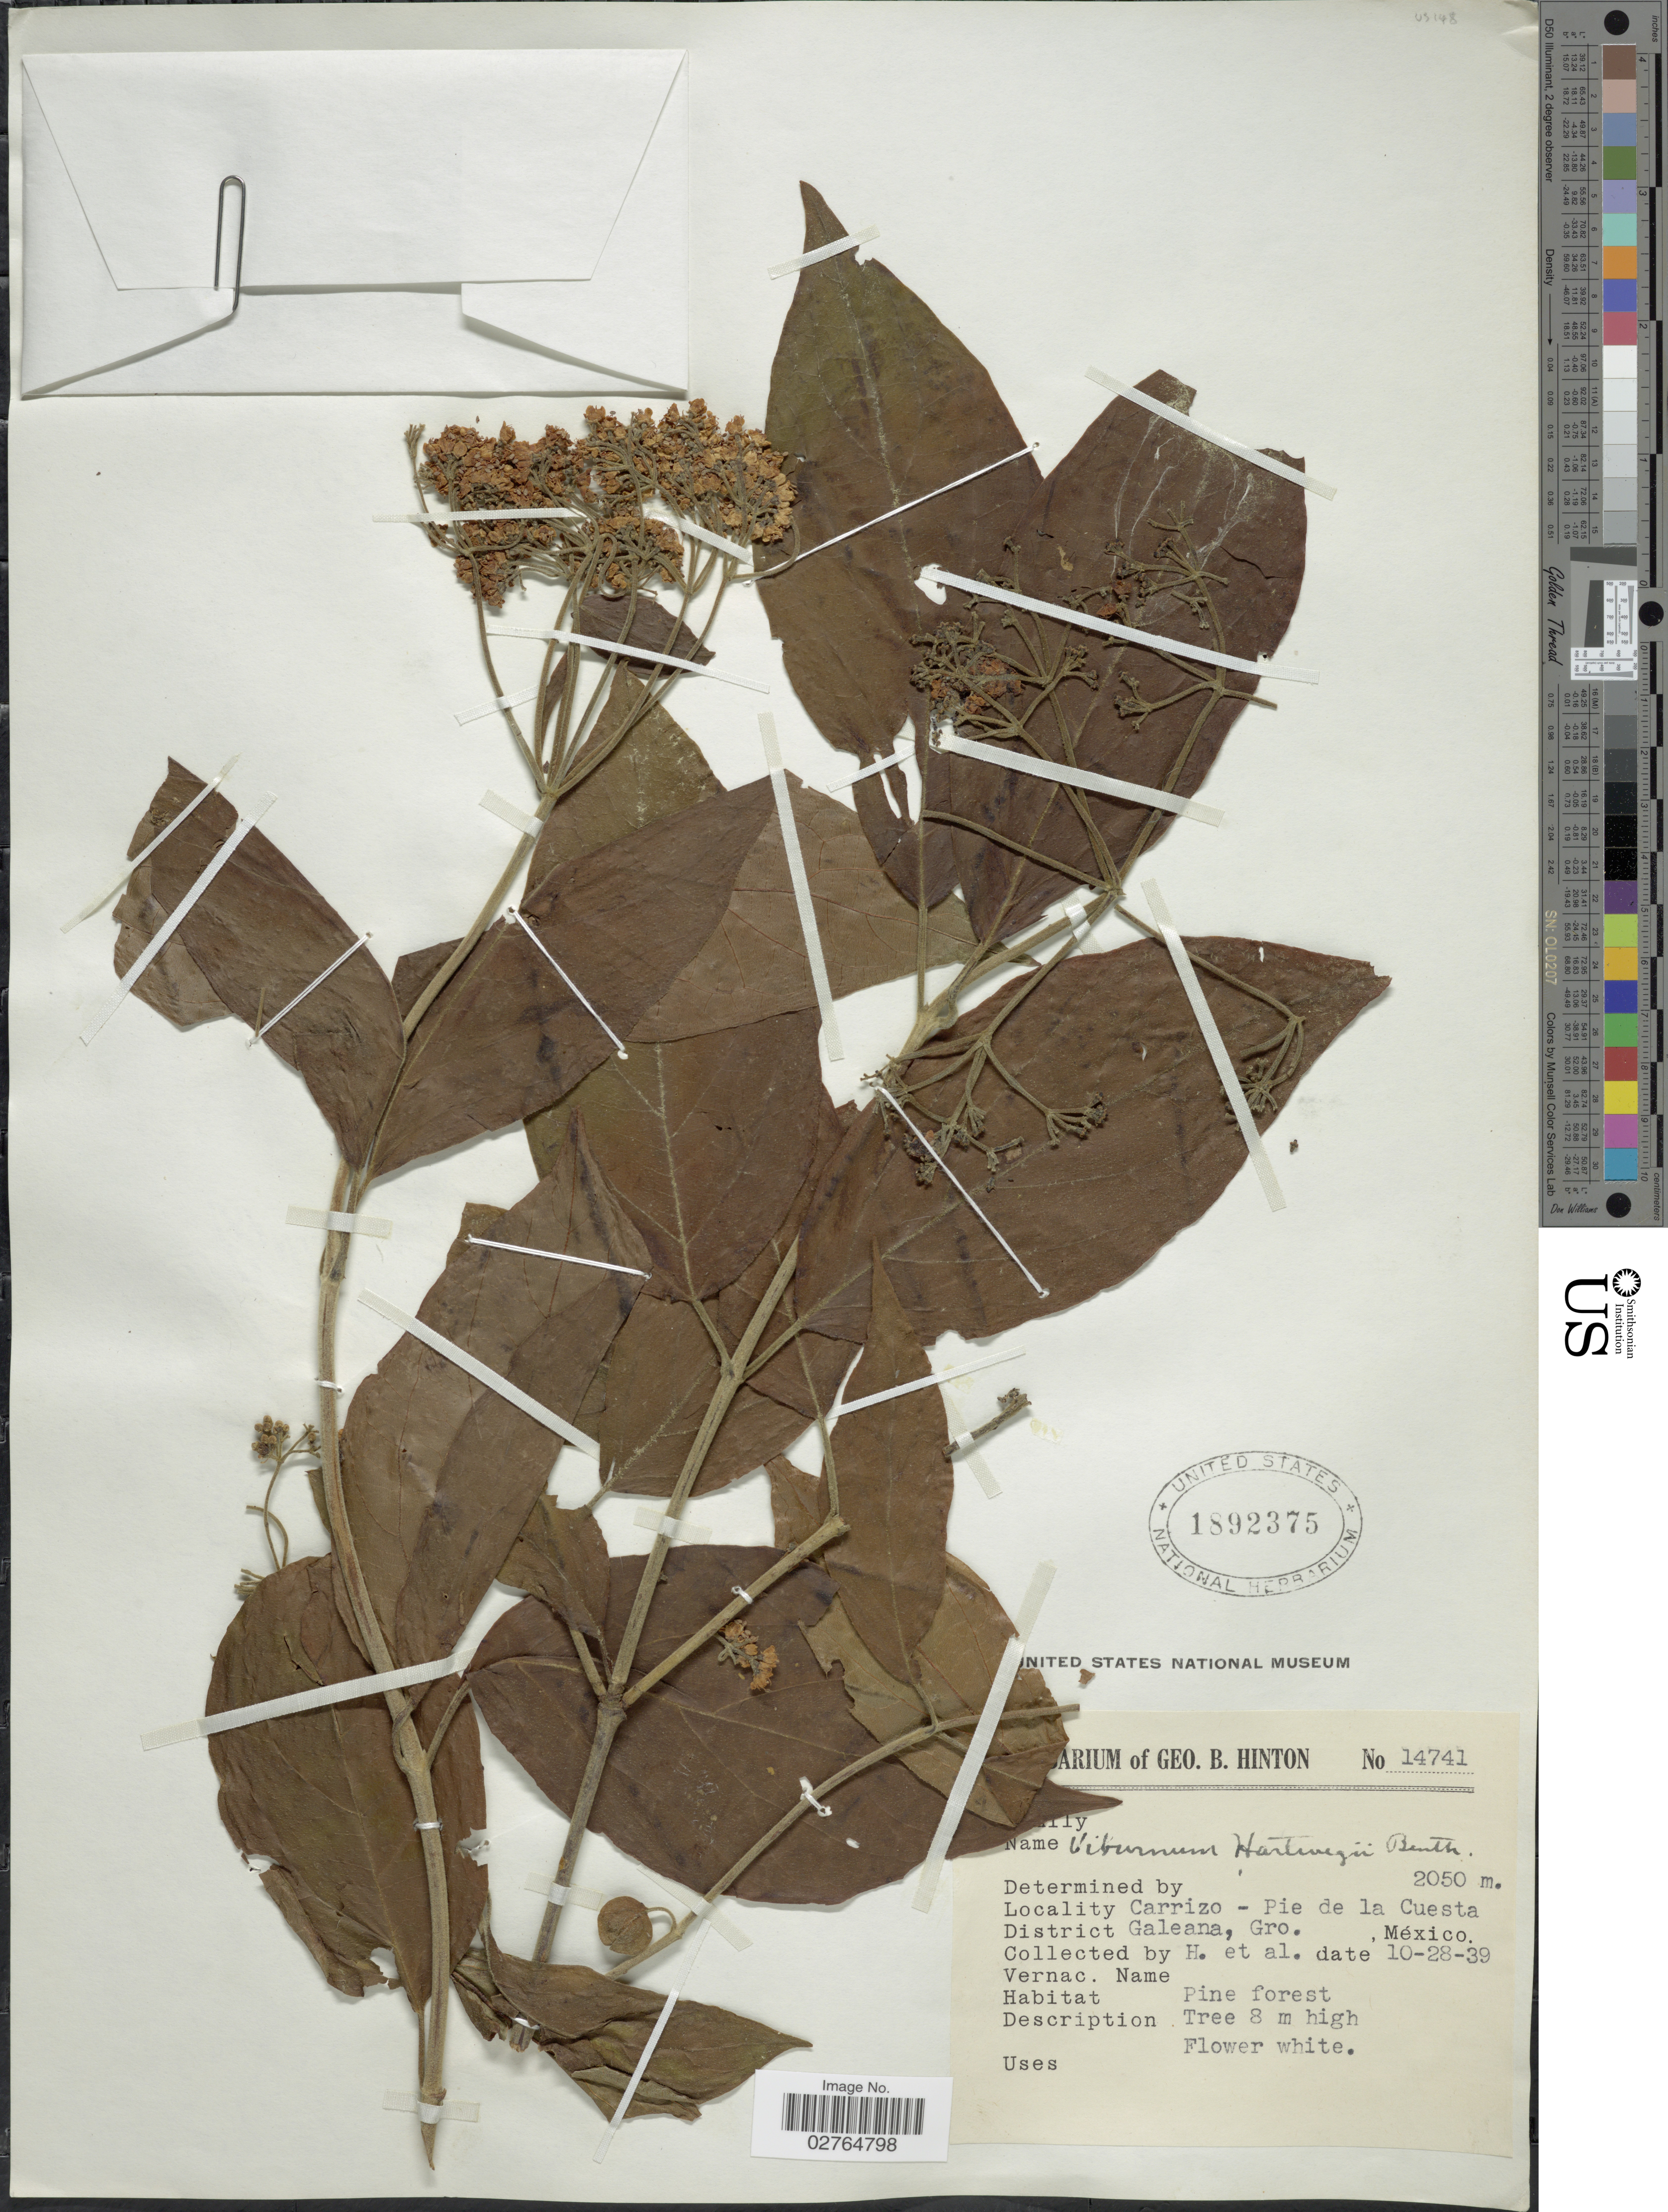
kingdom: Plantae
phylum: Tracheophyta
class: Magnoliopsida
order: Dipsacales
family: Viburnaceae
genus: Viburnum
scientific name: Viburnum hartwegii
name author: Benth.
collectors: G. B. Hinton & et al.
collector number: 14741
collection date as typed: Transcribed d/m/y: 28/10/39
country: Mexico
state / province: Guerrero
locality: Carrizo-Pie de la Cuesta. District Galeana.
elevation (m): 2050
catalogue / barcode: US 1892375